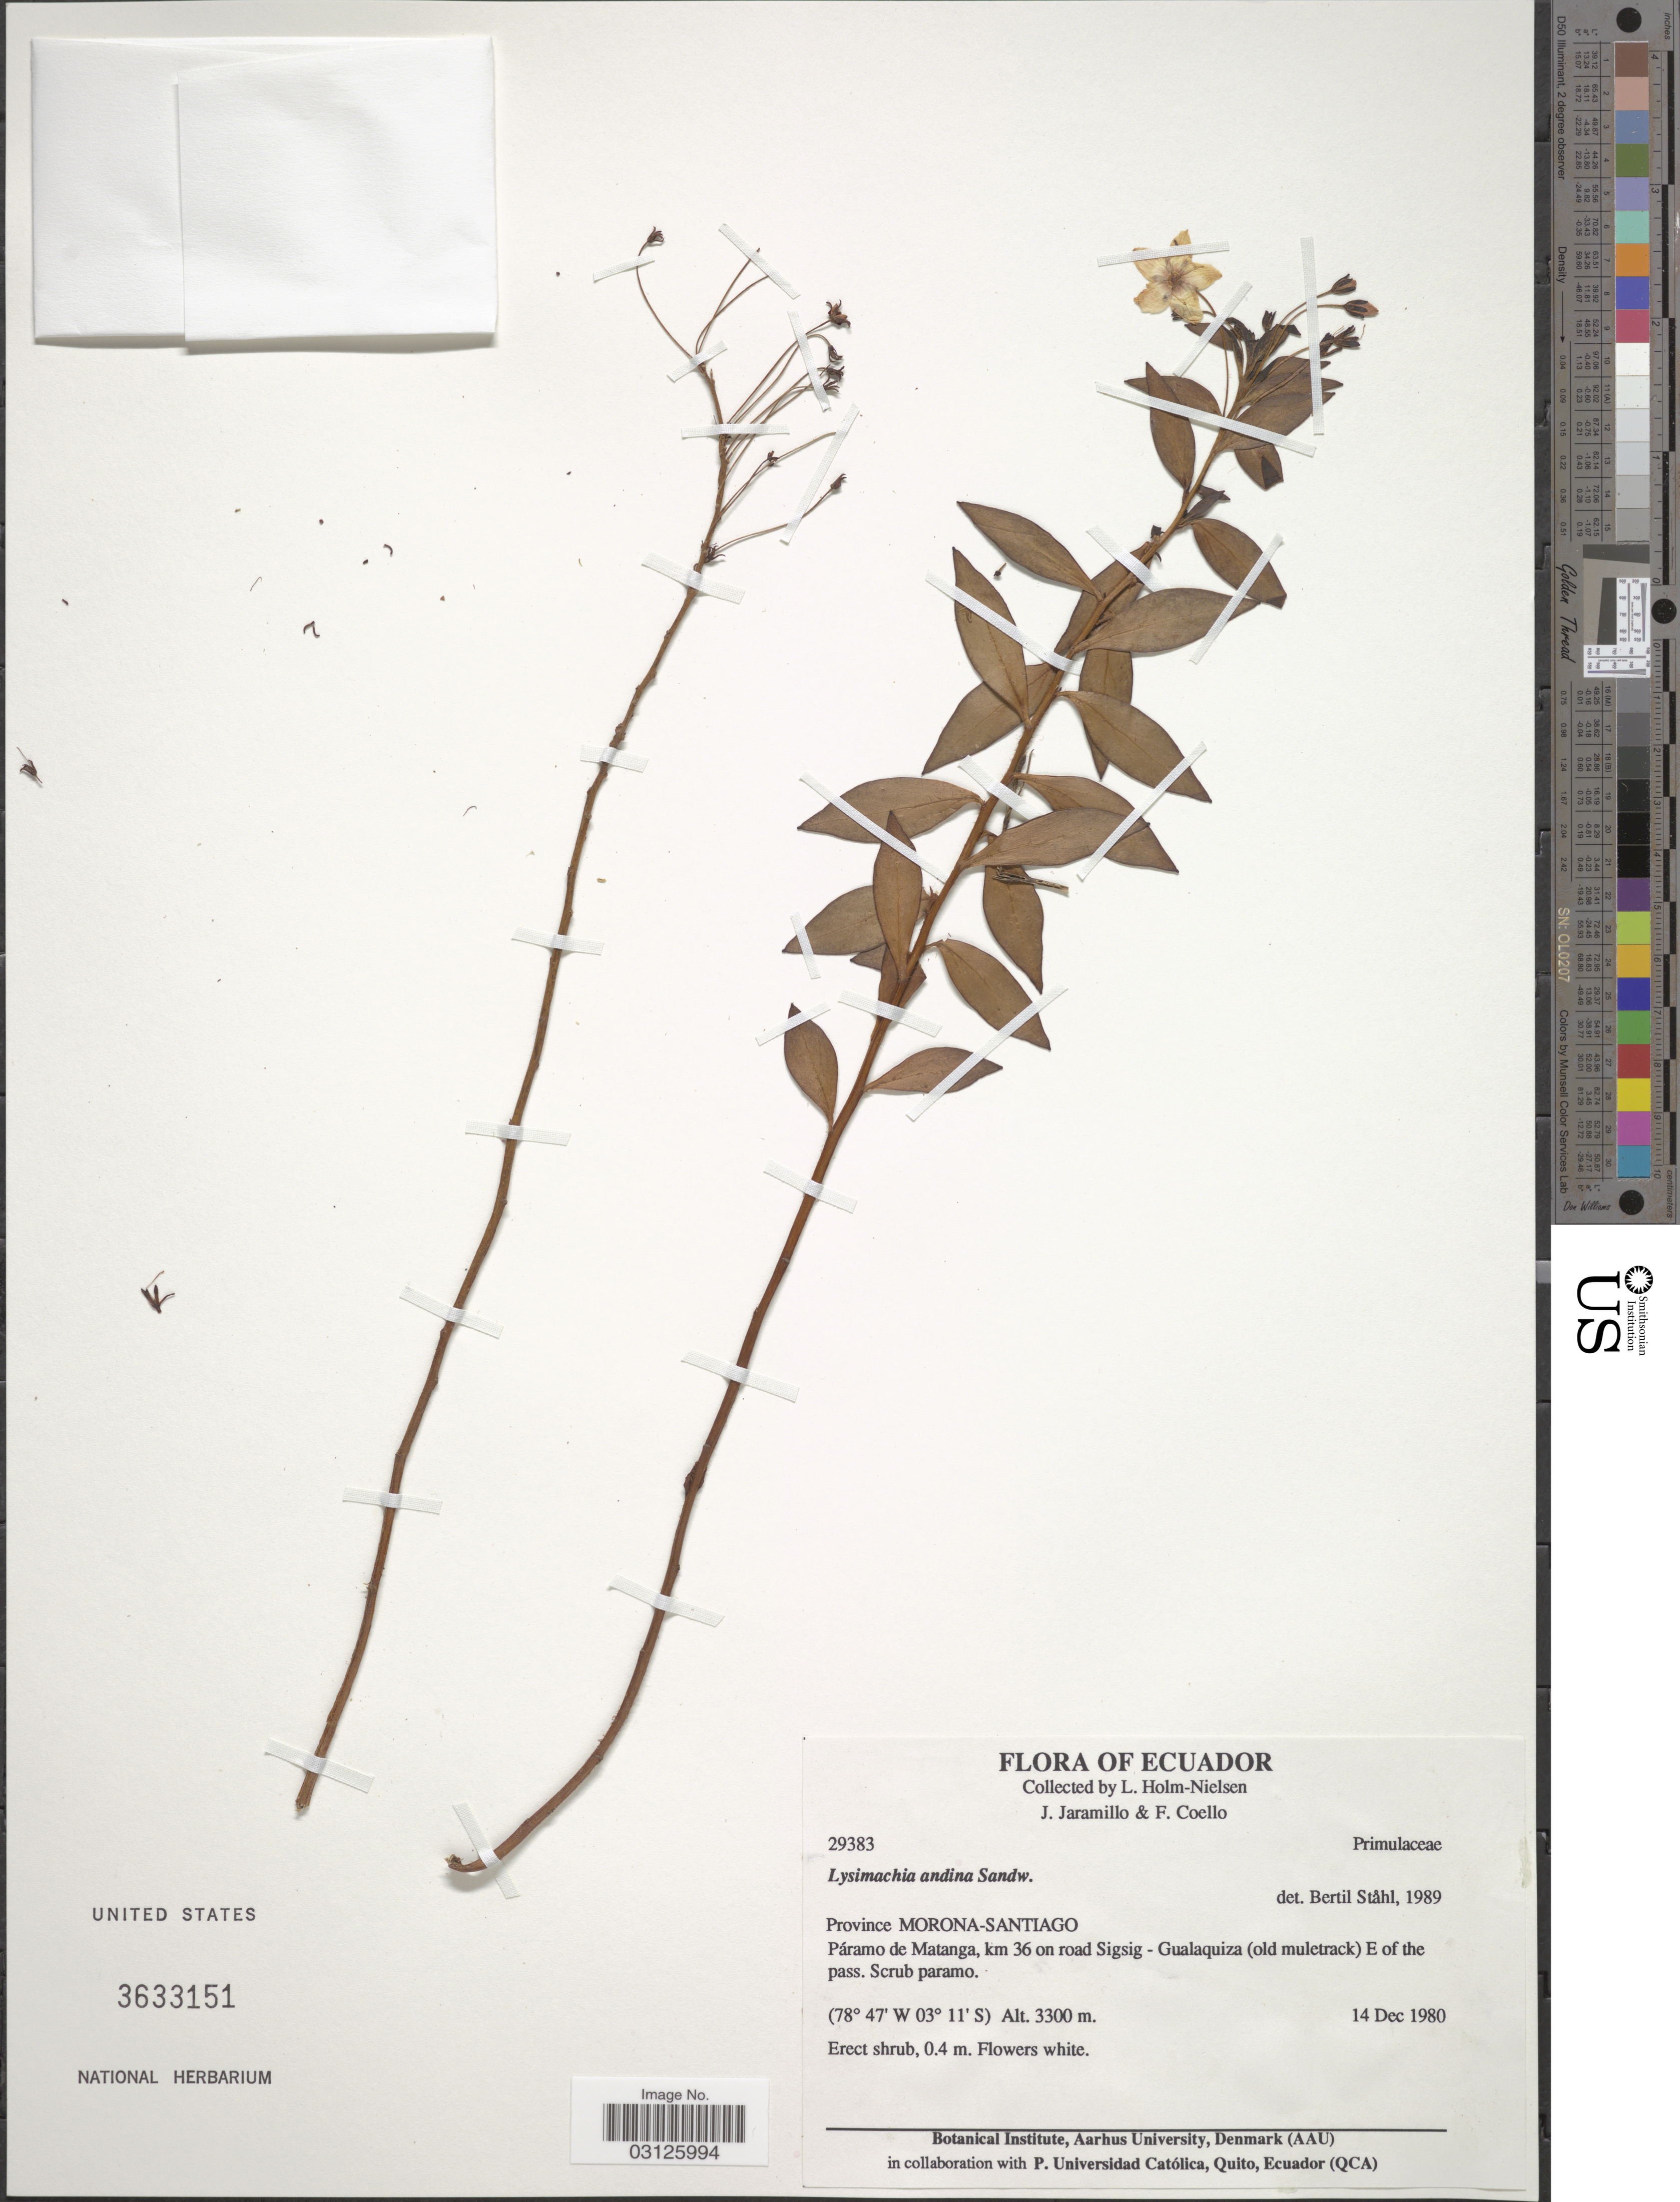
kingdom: Plantae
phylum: Tracheophyta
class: Magnoliopsida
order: Ericales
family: Primulaceae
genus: Lysimachia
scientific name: Lysimachia andina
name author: Sandwith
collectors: L. Holm-Nielsen, J. Jaramillo & F. Coello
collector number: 29383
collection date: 1980-12-14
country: Ecuador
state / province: Morona-Santiago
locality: Province Morona-Santiago. Páramo de Matanga, km 36 on road Sigsig - Gualaquiza (old muletrack) E of the pass.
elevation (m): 3300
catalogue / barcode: US 3633151